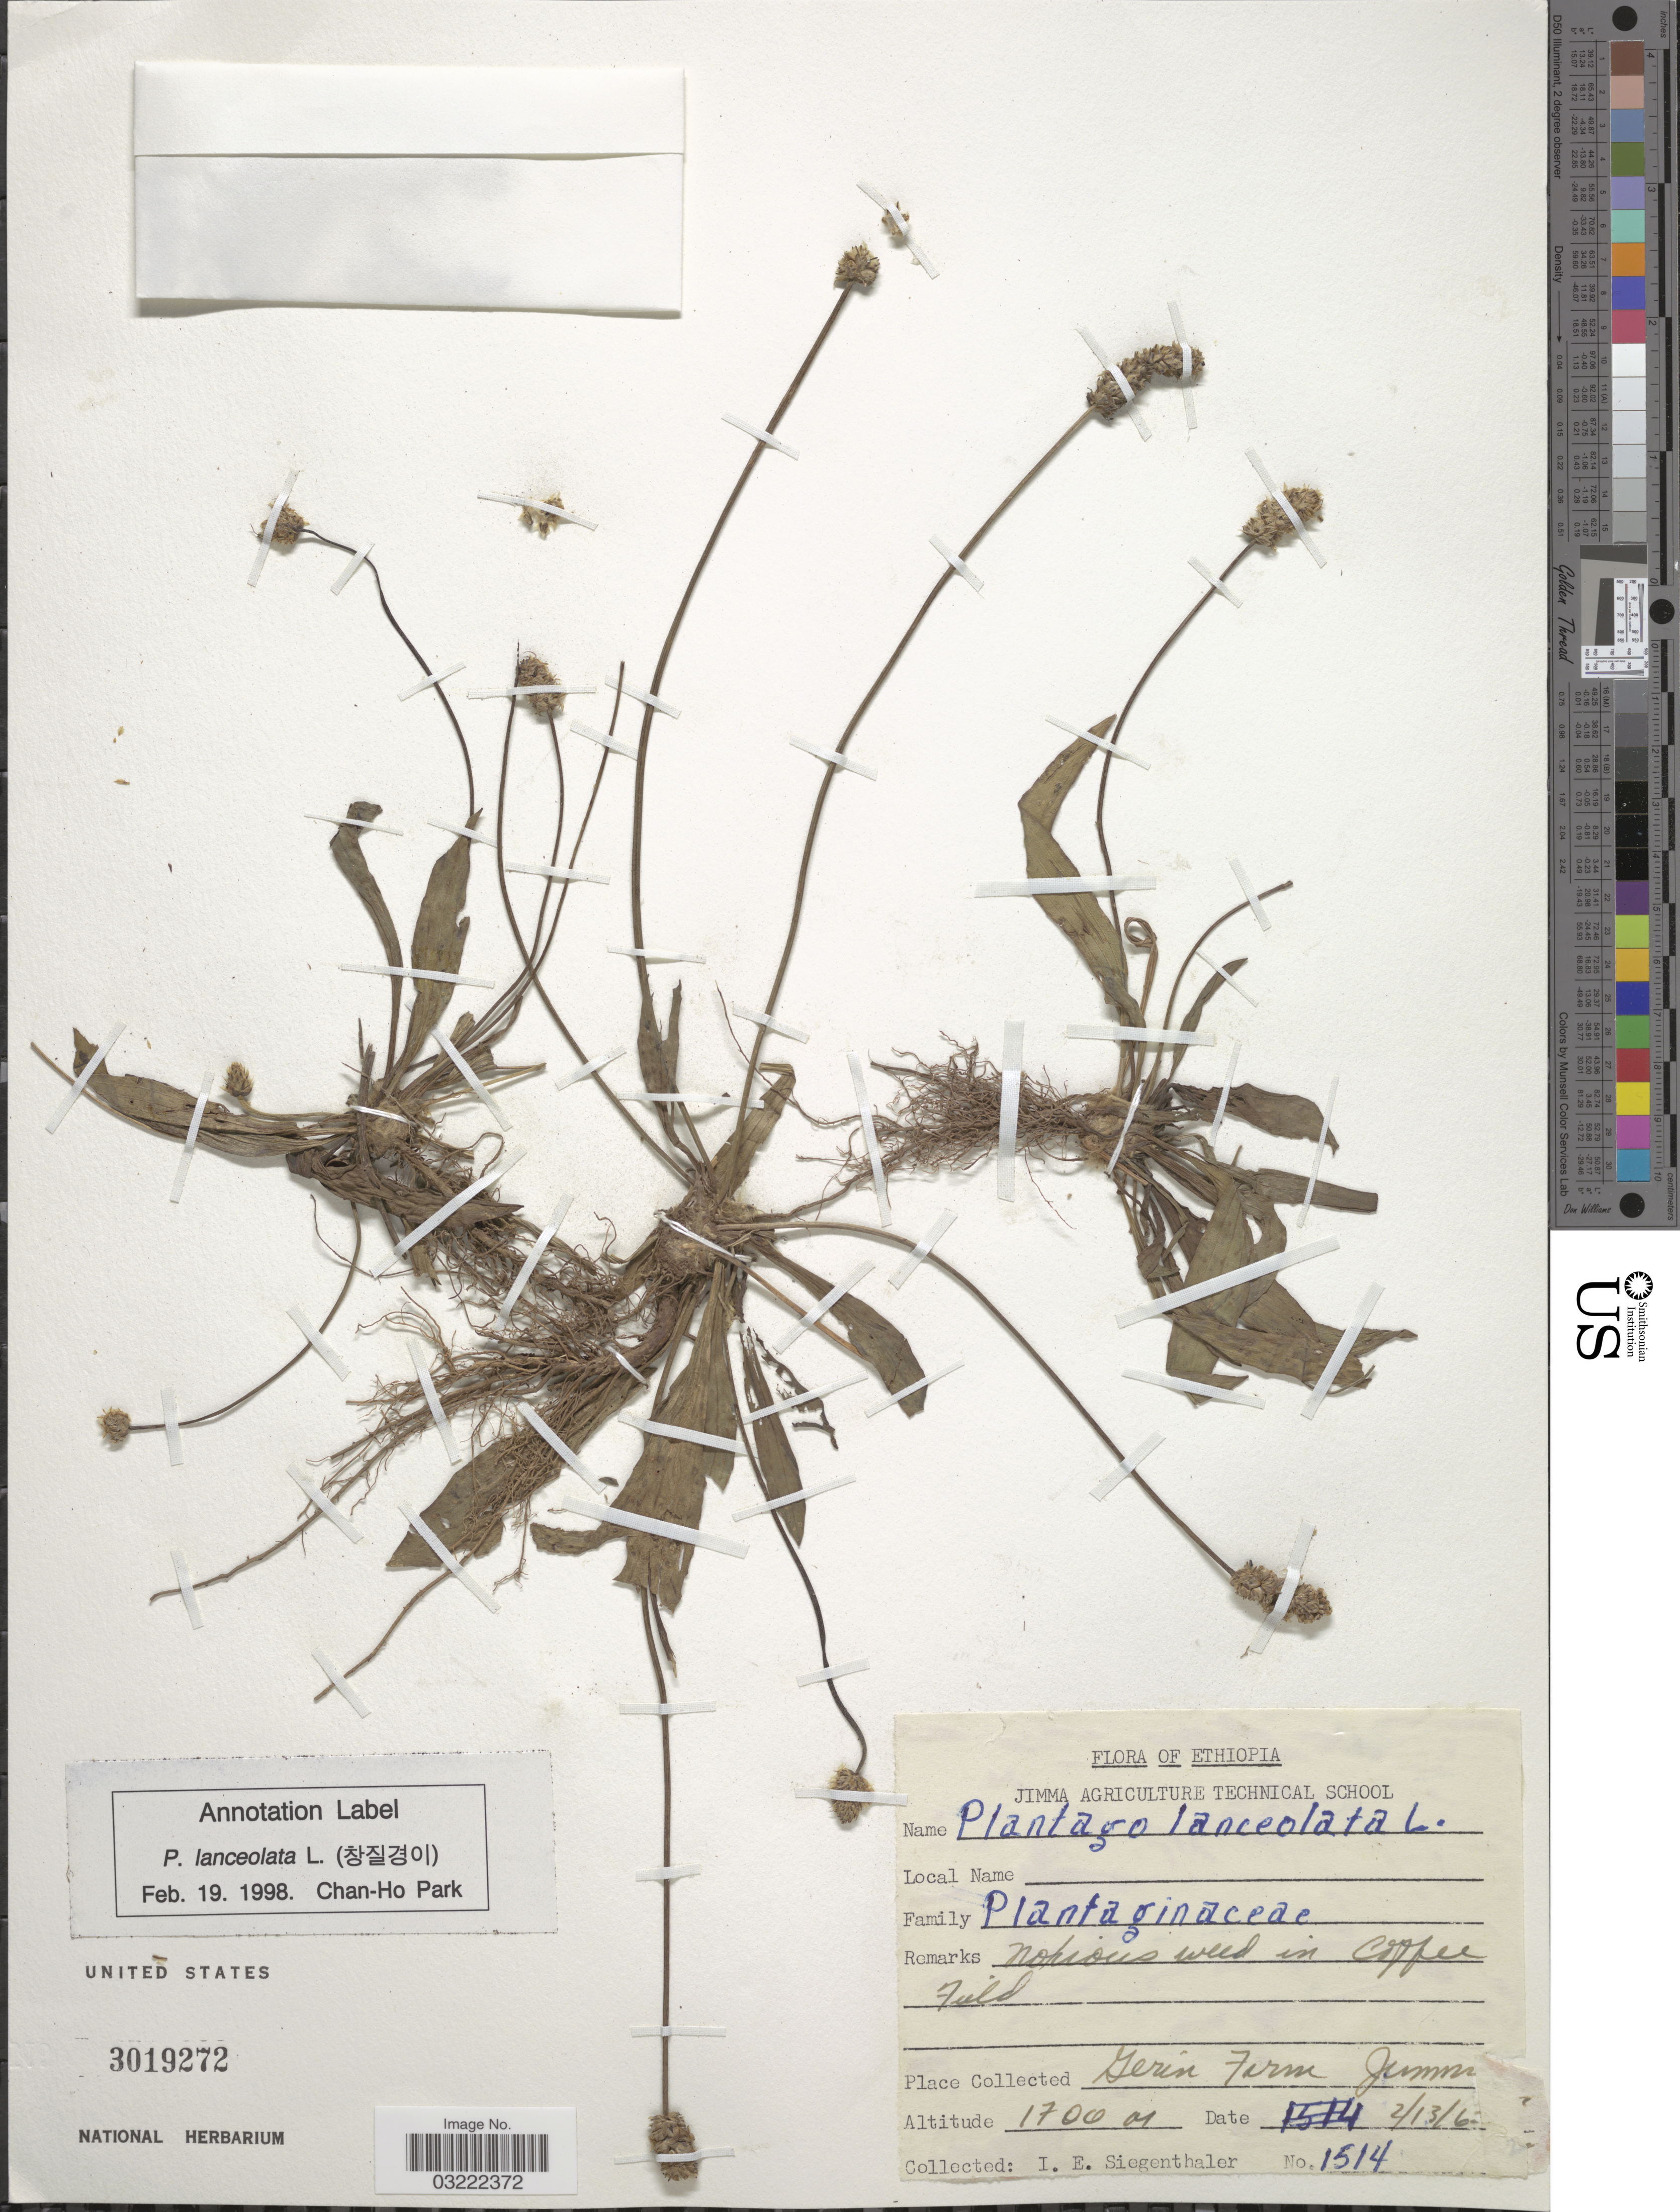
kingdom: Plantae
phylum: Tracheophyta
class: Magnoliopsida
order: Lamiales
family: Plantaginaceae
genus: Plantago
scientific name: Plantago lanceolata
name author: L.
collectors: I. Siegenthaler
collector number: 1514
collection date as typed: Transcribed d/m/y: 13/2/62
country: Ethiopia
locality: Gerin [interpreted] Farm Jummi [interpreted].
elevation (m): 1700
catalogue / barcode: US 3019272